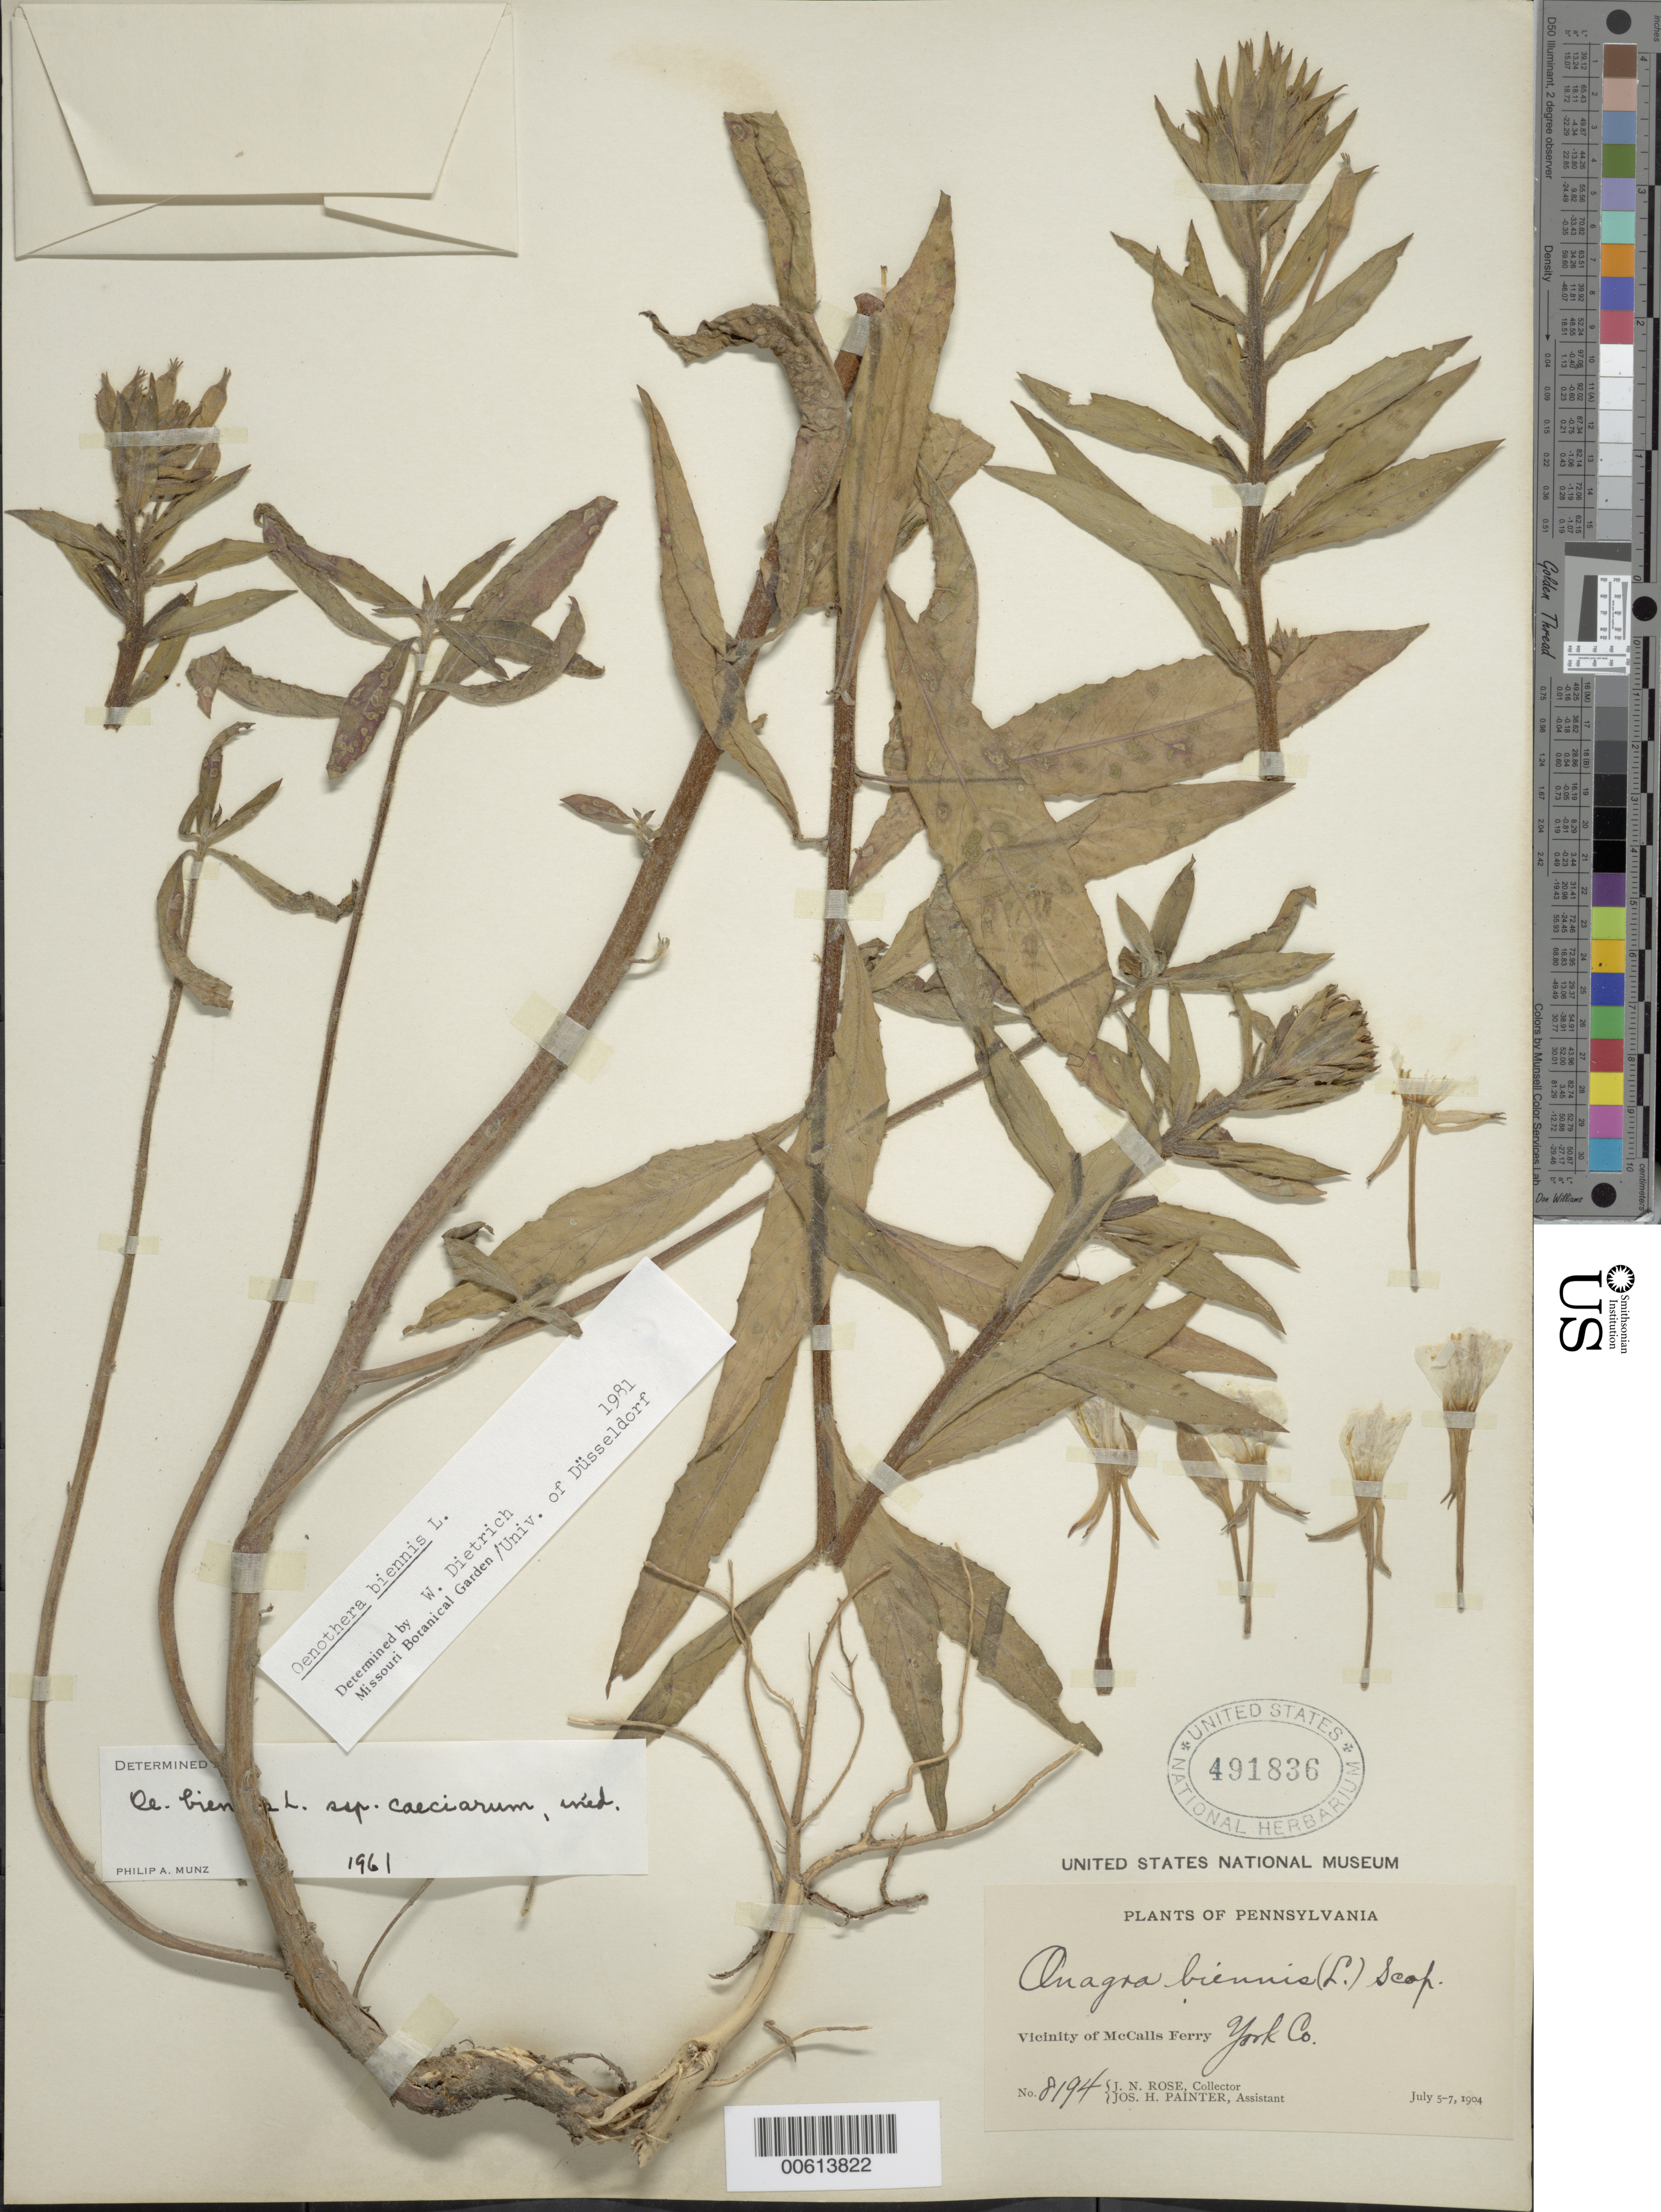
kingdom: Plantae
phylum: Tracheophyta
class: Magnoliopsida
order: Myrtales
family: Onagraceae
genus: Oenothera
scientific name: Oenothera biennis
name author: L.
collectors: J. N. Rose & J. H. Painter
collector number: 8194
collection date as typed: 05 Jul 1904 to 07 Jul 1904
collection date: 1904-07-05/1904-07-07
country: United States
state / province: Pennsylvania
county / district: York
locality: McCalls Ferry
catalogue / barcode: US 491836